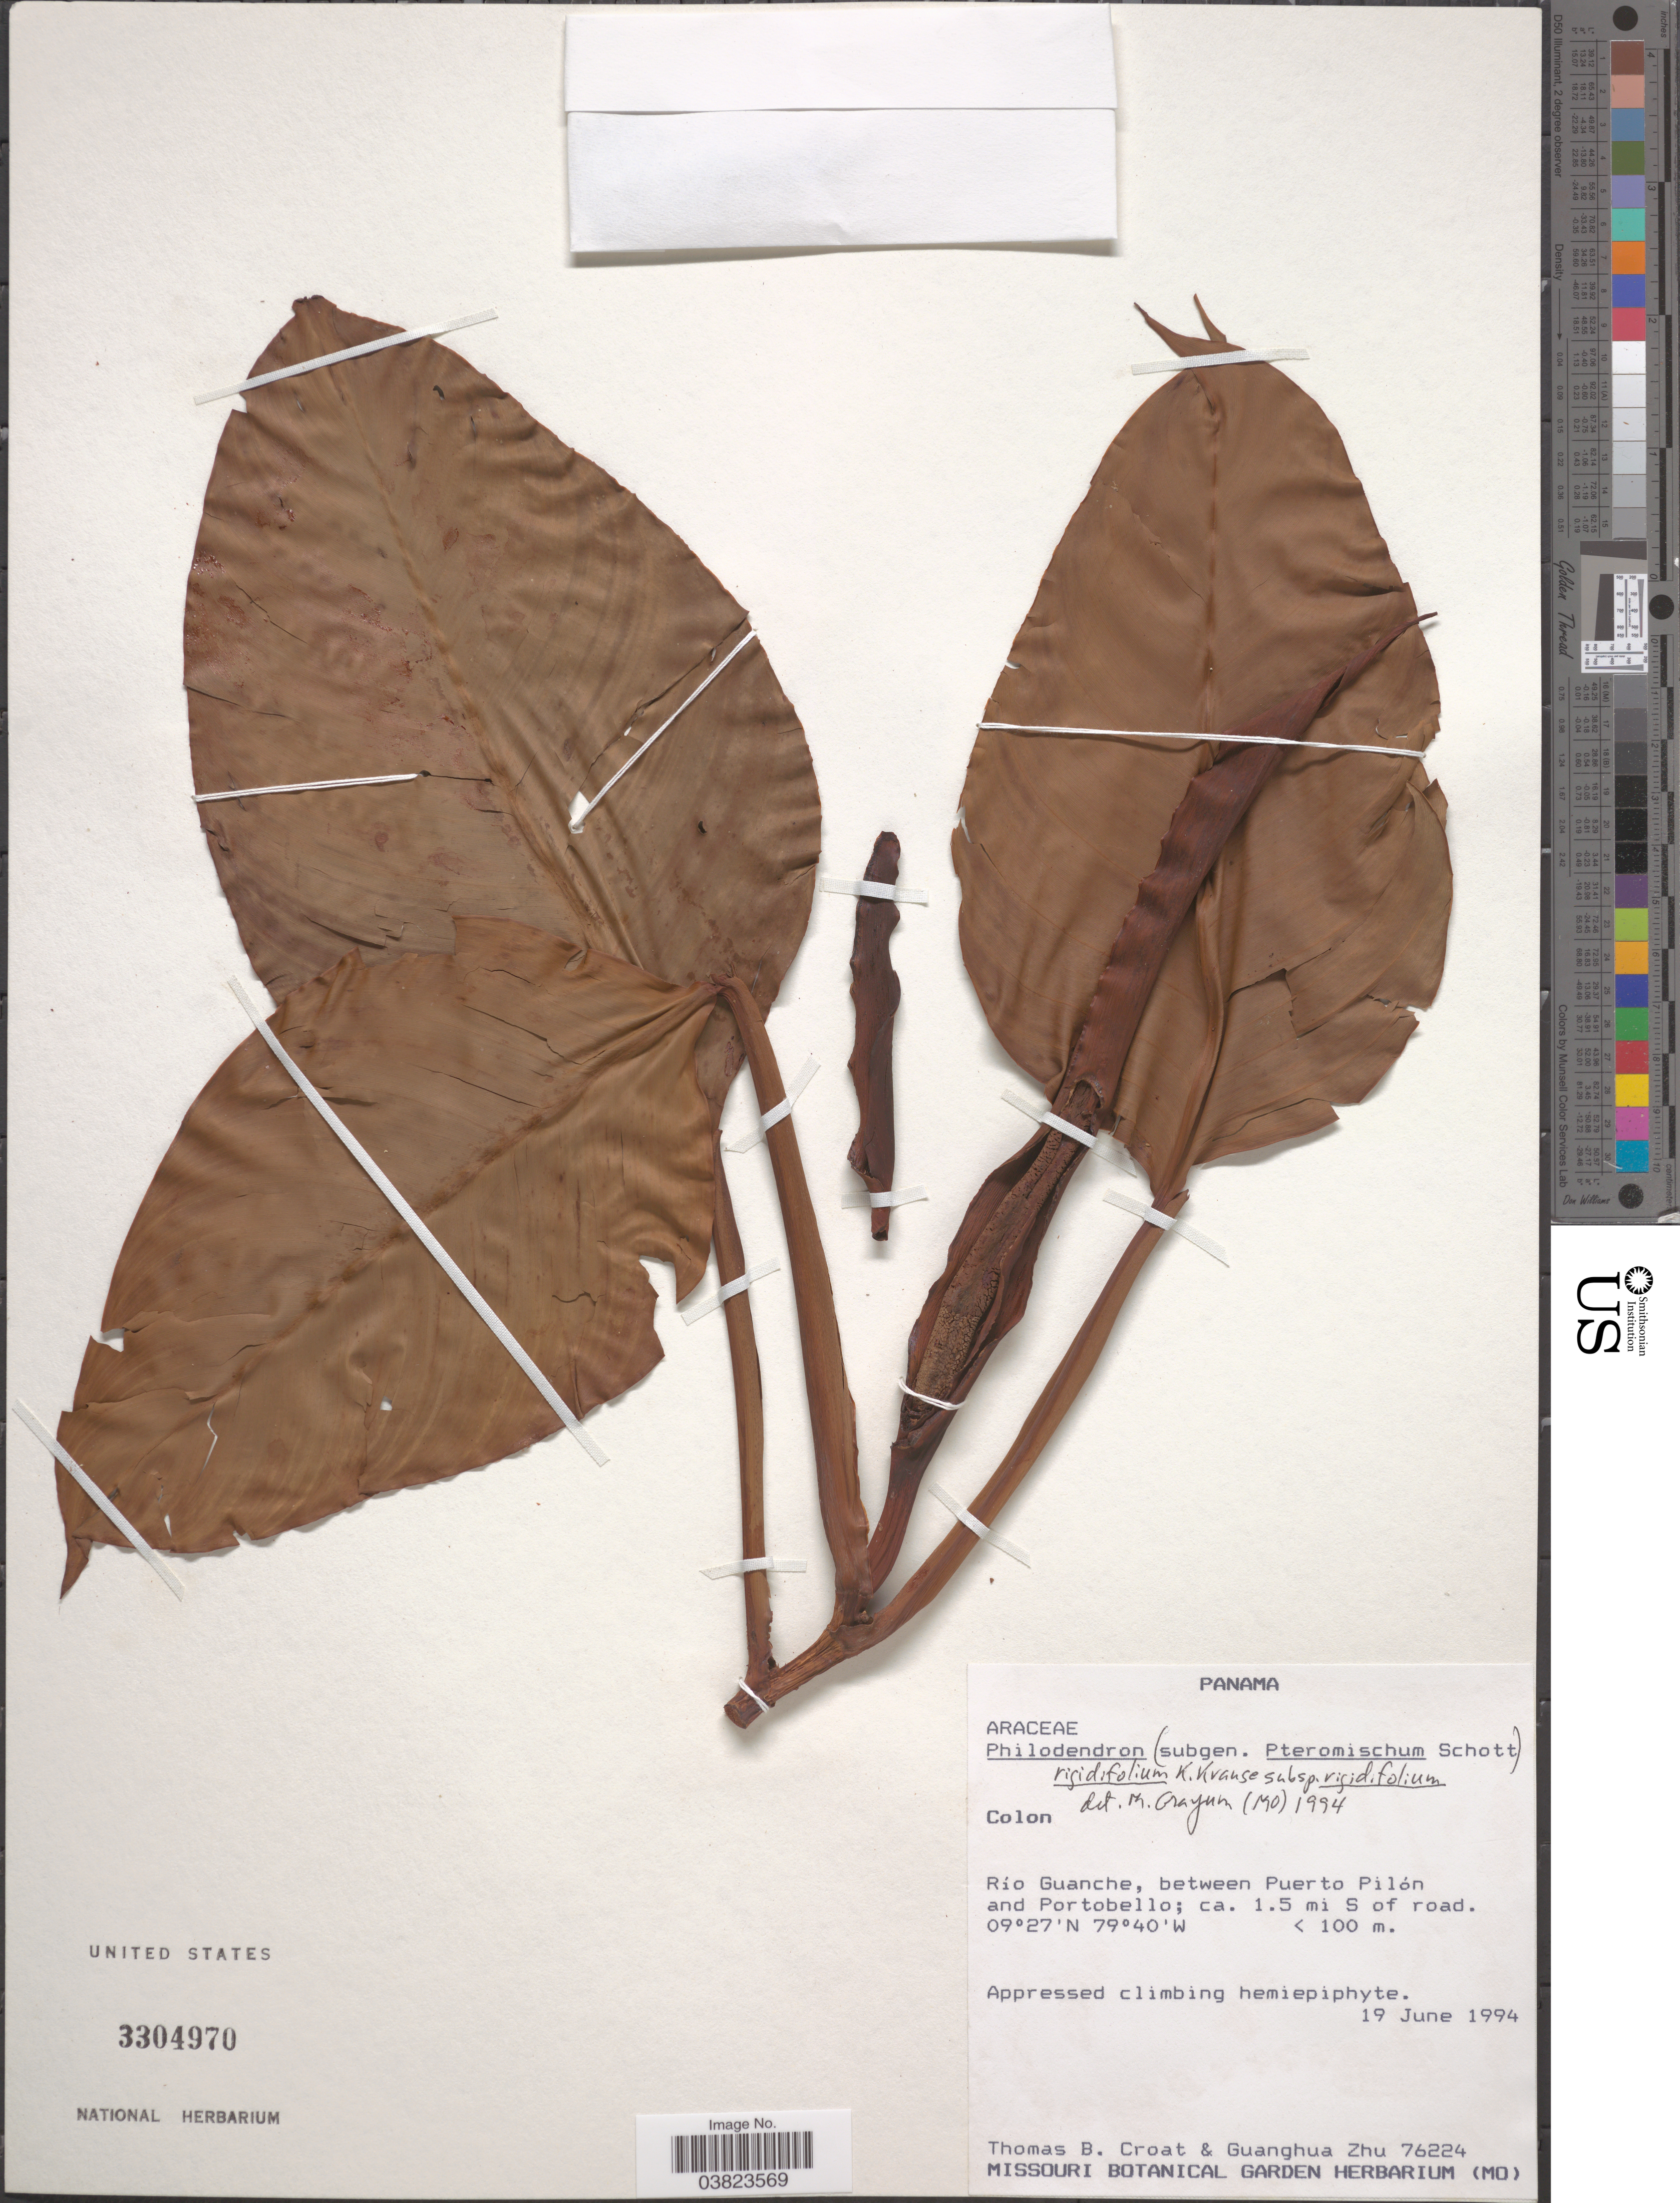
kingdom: Plantae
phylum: Tracheophyta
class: Liliopsida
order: Alismatales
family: Araceae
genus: Philodendron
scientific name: Philodendron rigidifolium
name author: K. Krause in Engl.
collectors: T. B. Croat & Zhu Guanghua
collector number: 76224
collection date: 1994-06-19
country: Panama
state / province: Colón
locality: Río Guanche, between Puerto Pilón and Portobello; ca. 1.5 mi S of road.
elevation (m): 100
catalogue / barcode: US 3304970